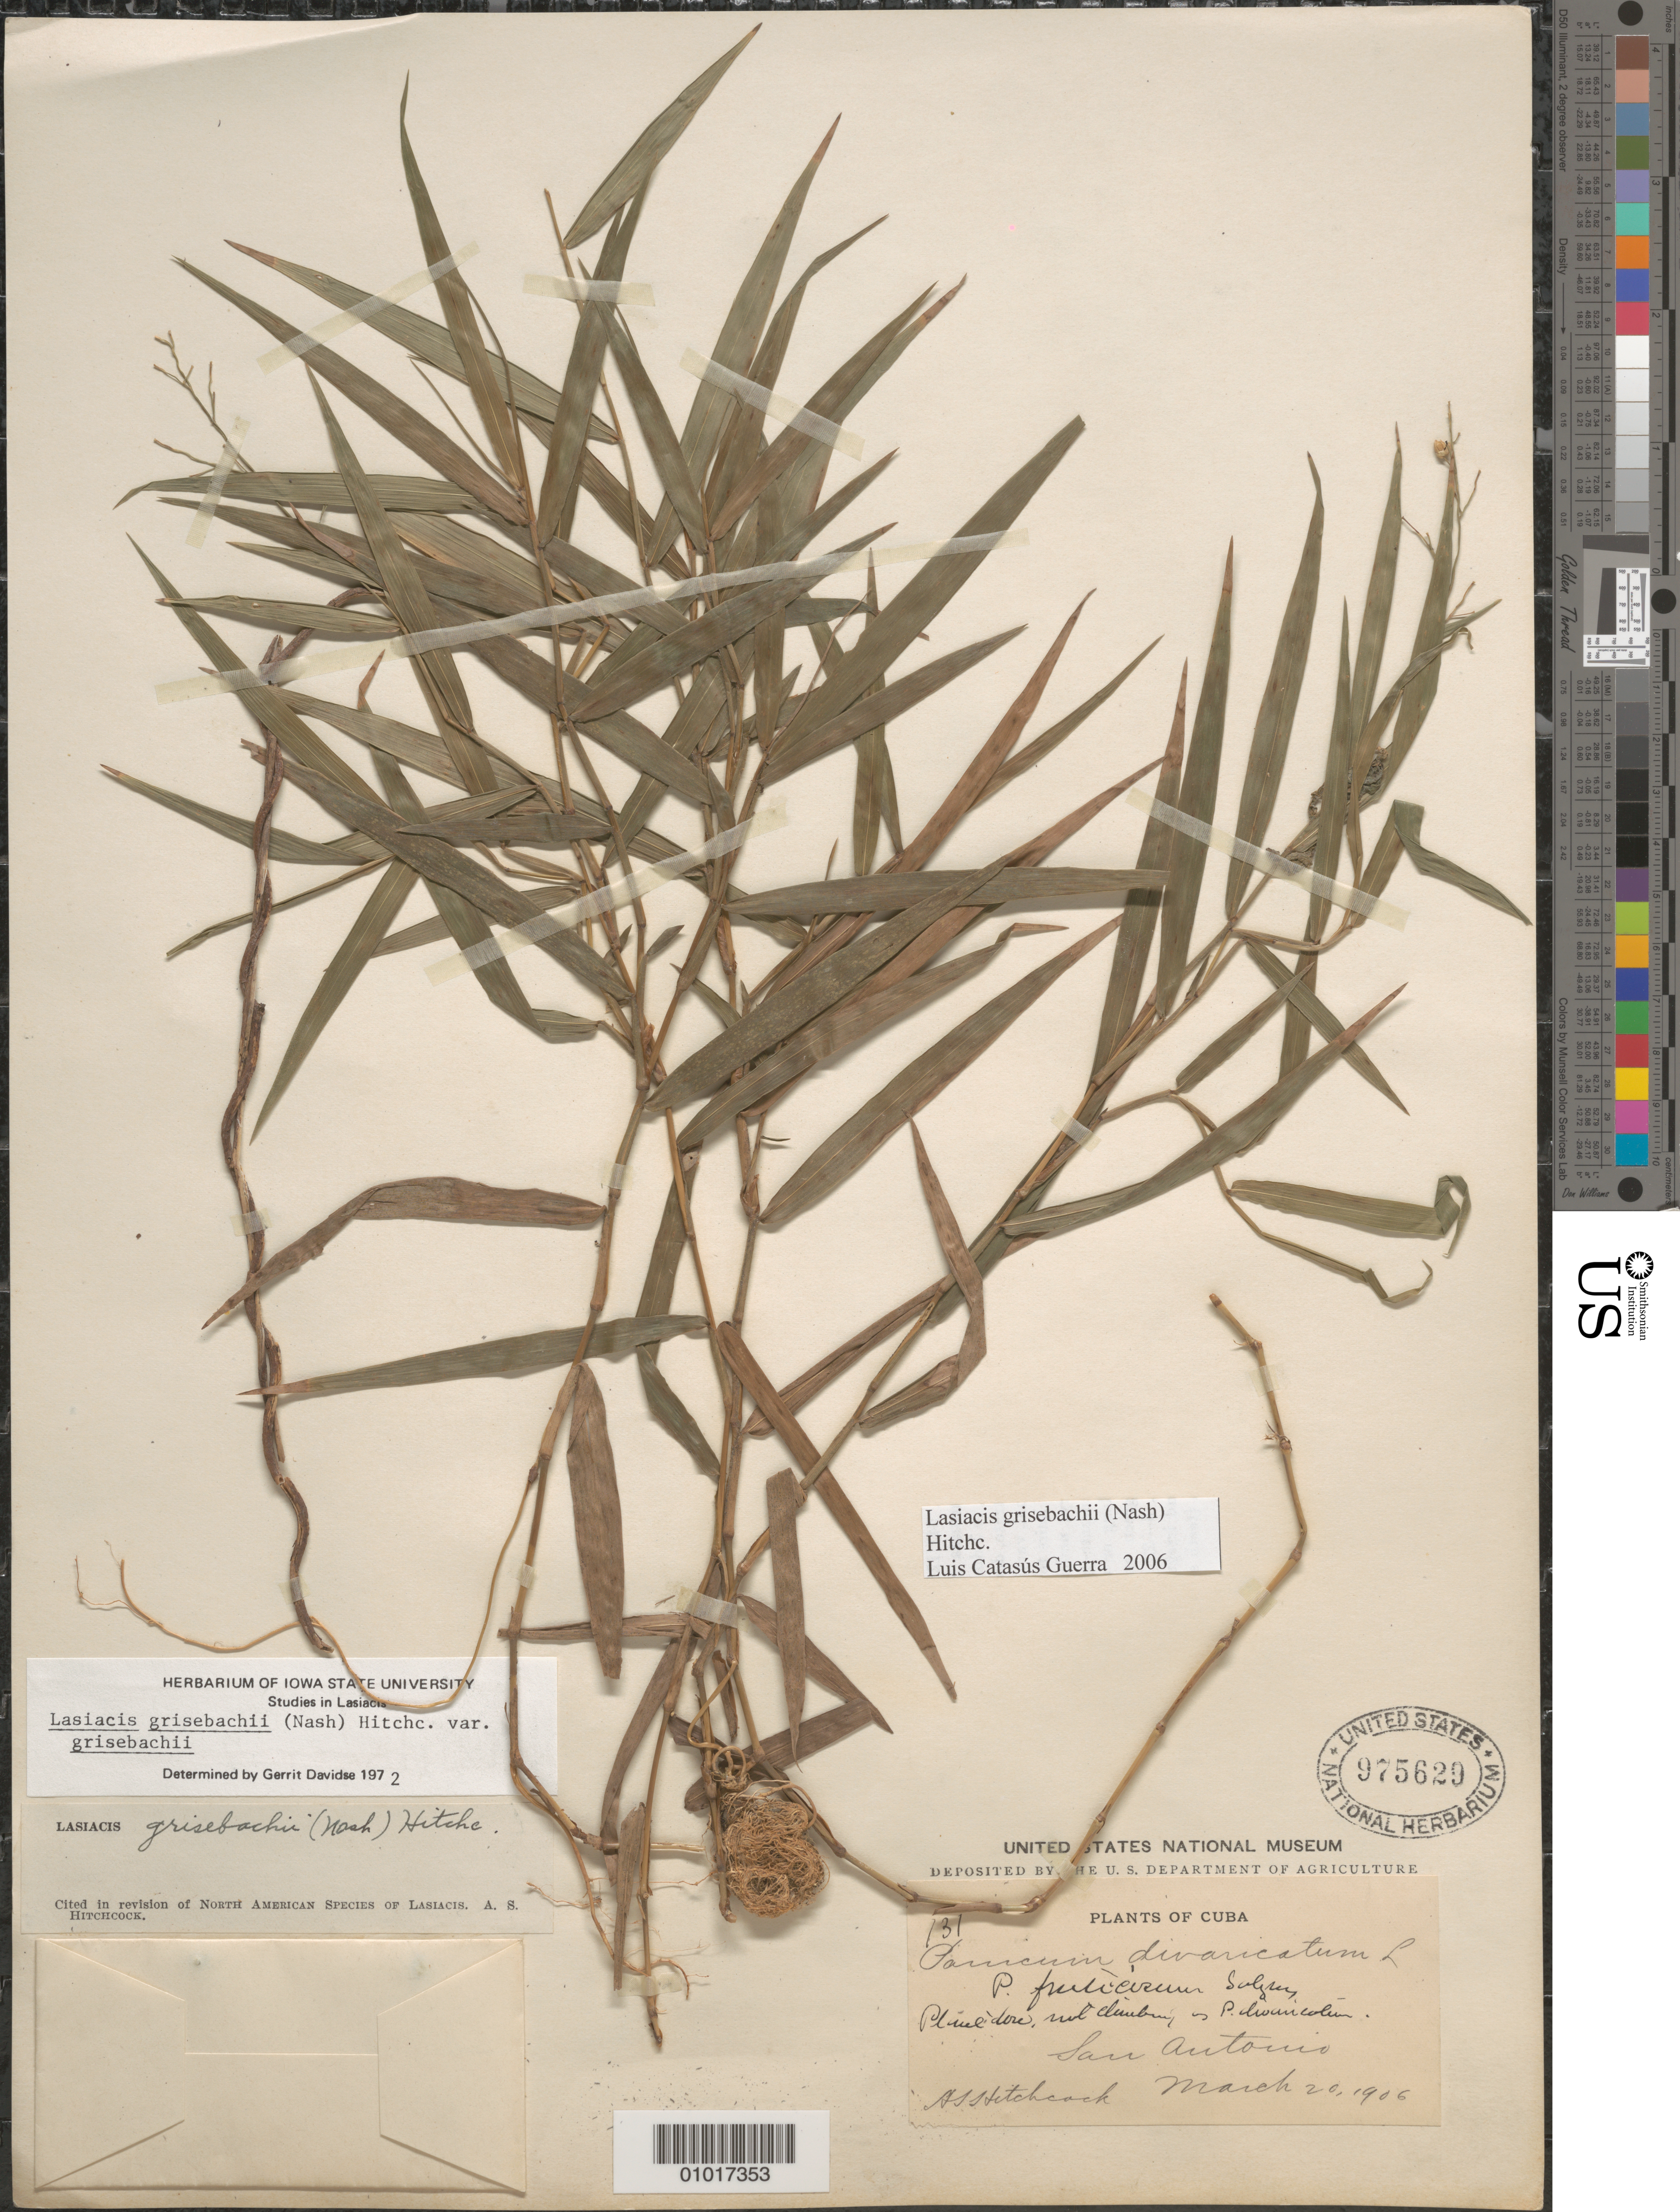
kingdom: Plantae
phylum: Tracheophyta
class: Liliopsida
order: Poales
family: Poaceae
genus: Lasiacis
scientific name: Lasiacis grisebachii var. grisebachii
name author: (Nash) Hitchc.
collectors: A. S. Hitchcock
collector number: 131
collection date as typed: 20 Mar 1906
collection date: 1906-03-20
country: Cuba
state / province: La Habana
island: Cuba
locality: San Antonio de los Banos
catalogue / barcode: US 975629